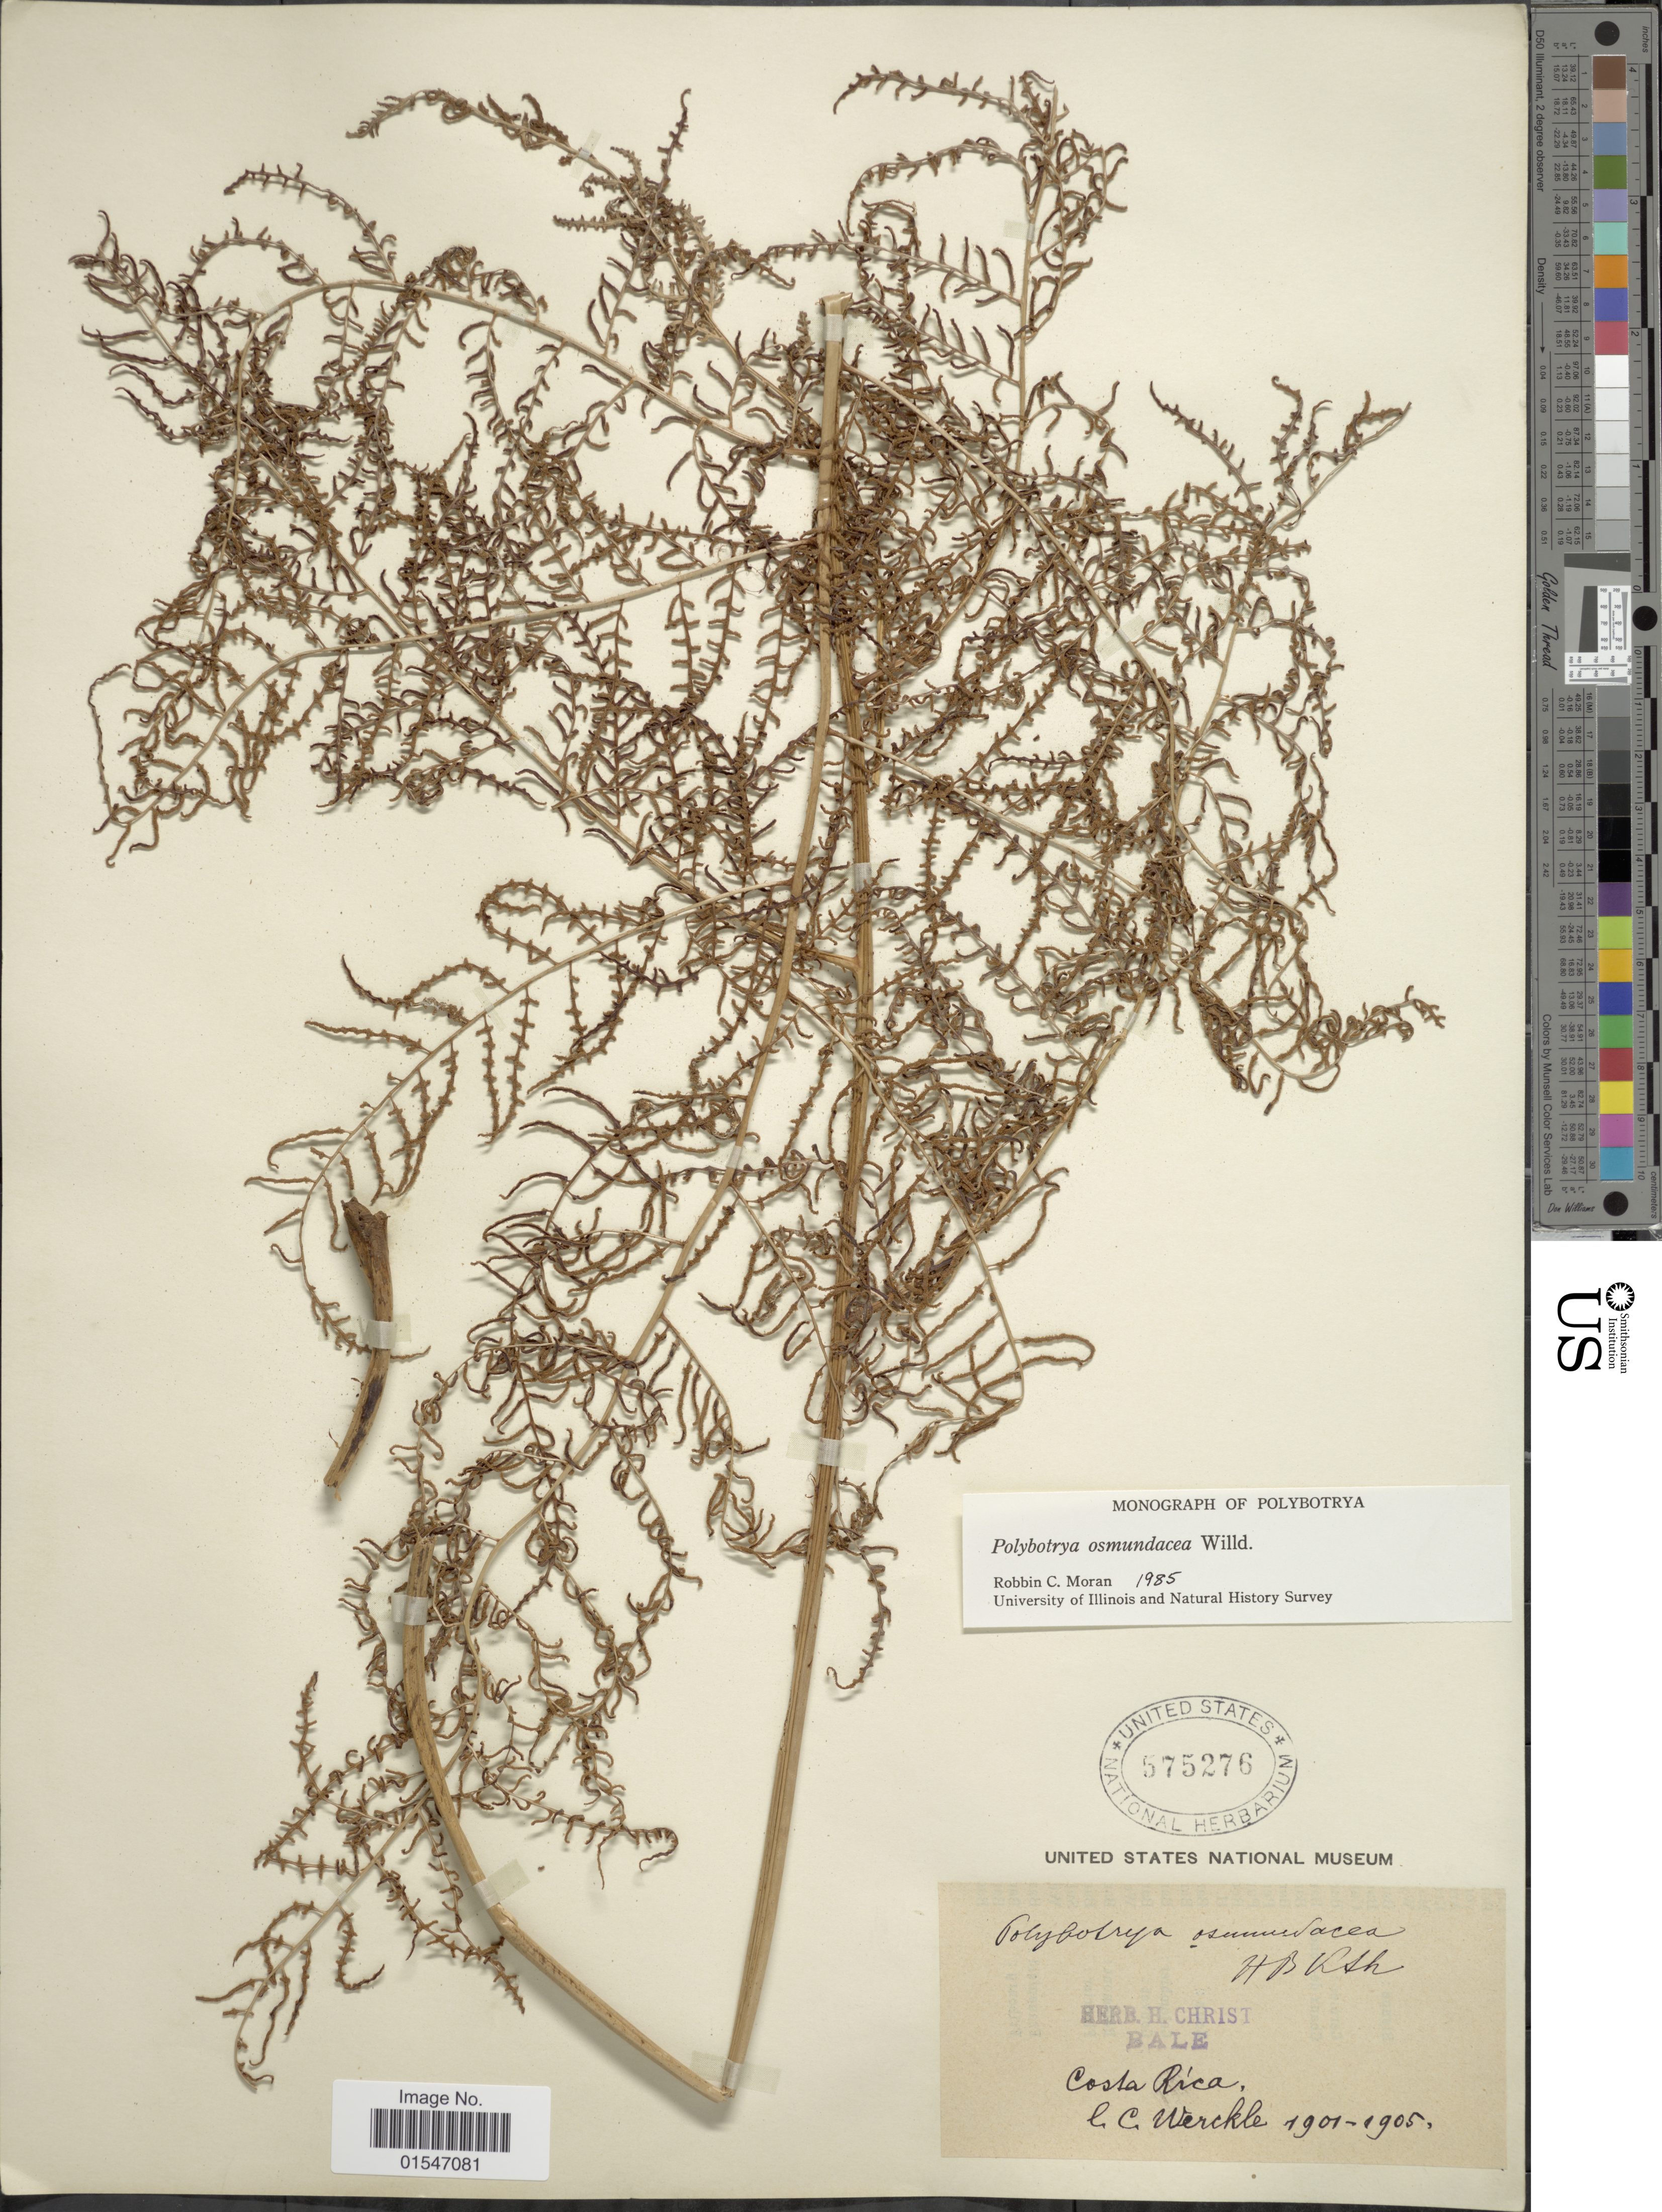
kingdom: Plantae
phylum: Tracheophyta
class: Polypodiopsida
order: Polypodiales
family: Dryopteridaceae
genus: Polybotrya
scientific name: Polybotrya osmundacea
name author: Humb. & Bonpl. ex Willd.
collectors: C. Wercklé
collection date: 1901/1905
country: Costa Rica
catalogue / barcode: US 575276